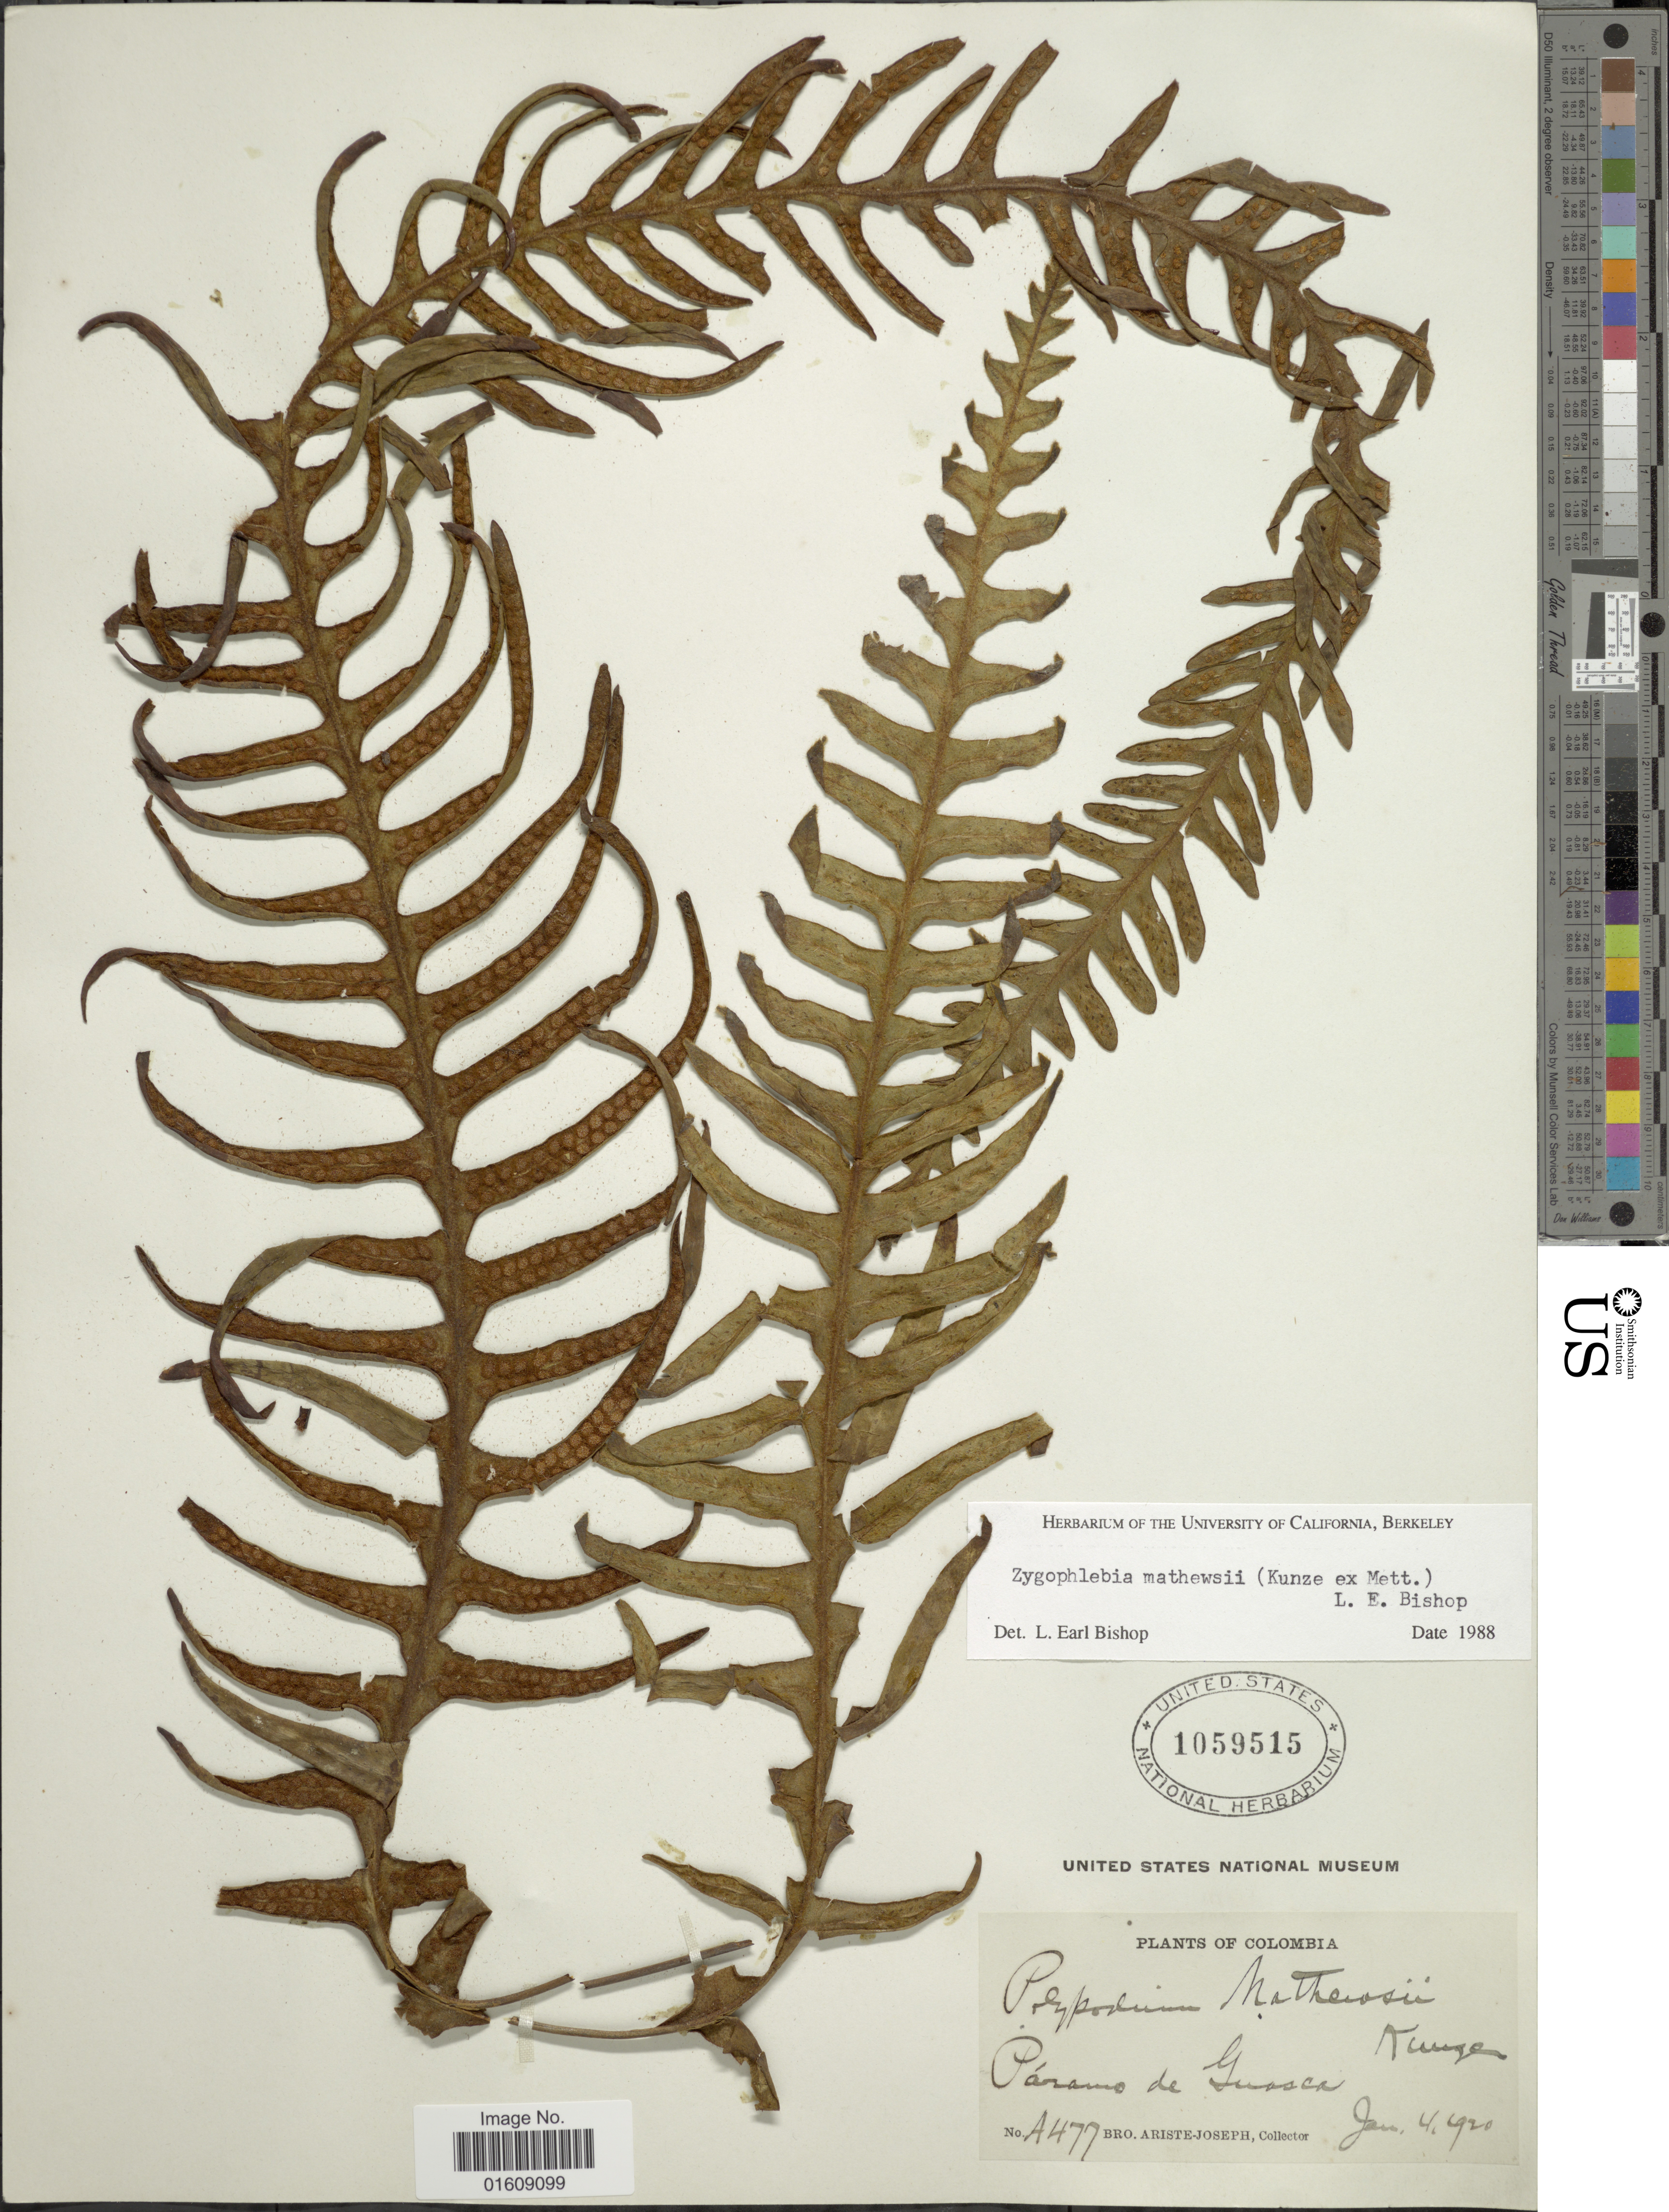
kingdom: Plantae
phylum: Tracheophyta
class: Polypodiopsida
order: Polypodiales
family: Polypodiaceae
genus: Zygophlebia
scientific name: Zygophlebia mathewsii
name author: (Kunze ex Mett.) L.E. Bishop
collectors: Bro. Ariste-Joseph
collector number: A477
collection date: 1920-01-04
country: Colombia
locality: Colombia, Páramo de Guasca.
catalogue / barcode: US 1059515